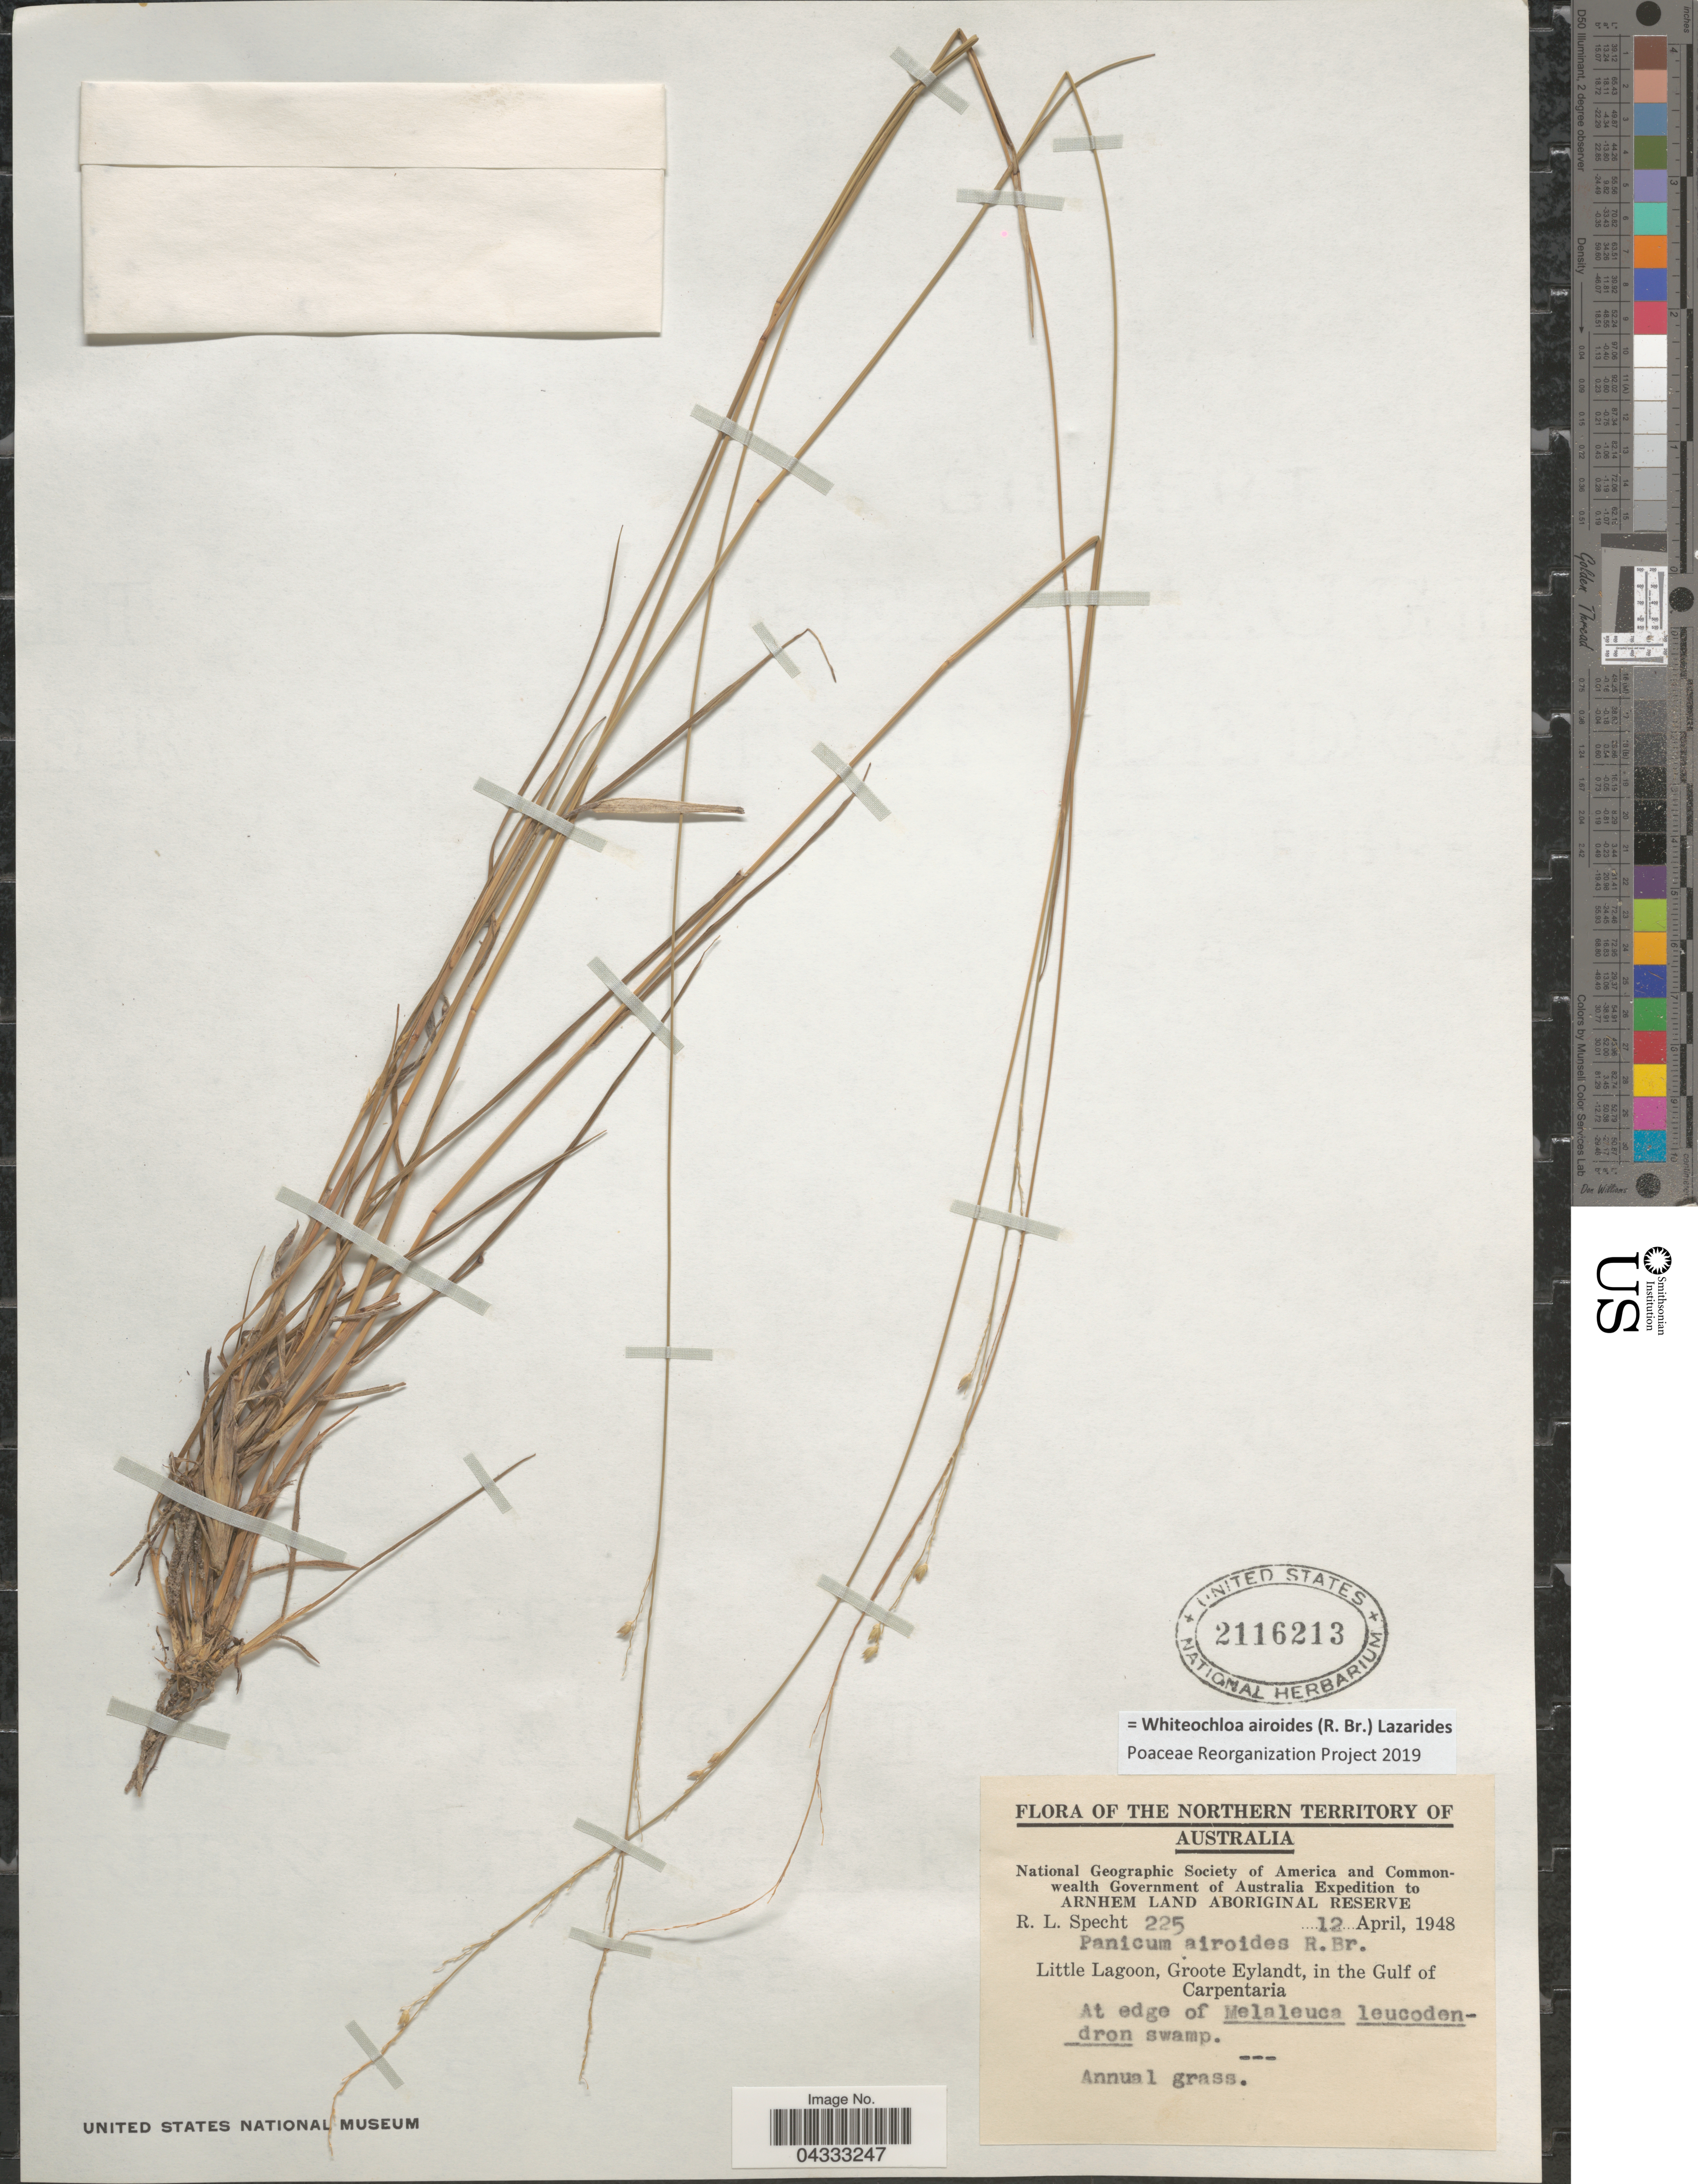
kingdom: Plantae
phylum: Tracheophyta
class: Liliopsida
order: Poales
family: Poaceae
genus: Whiteochloa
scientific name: Whiteochloa airoides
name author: (R.W. Br.) Lazarides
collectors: R. L. Specht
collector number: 225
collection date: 1948-04-12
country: Australia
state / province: Northern Territory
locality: National Geographic Society of America and Commonwealth Government of Australia Expedition to Arnhem Land Aboriginal Reserve. Little Lagoon, Groote Eylandt, in the Gulf of Carpentaria.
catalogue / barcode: US 2116213